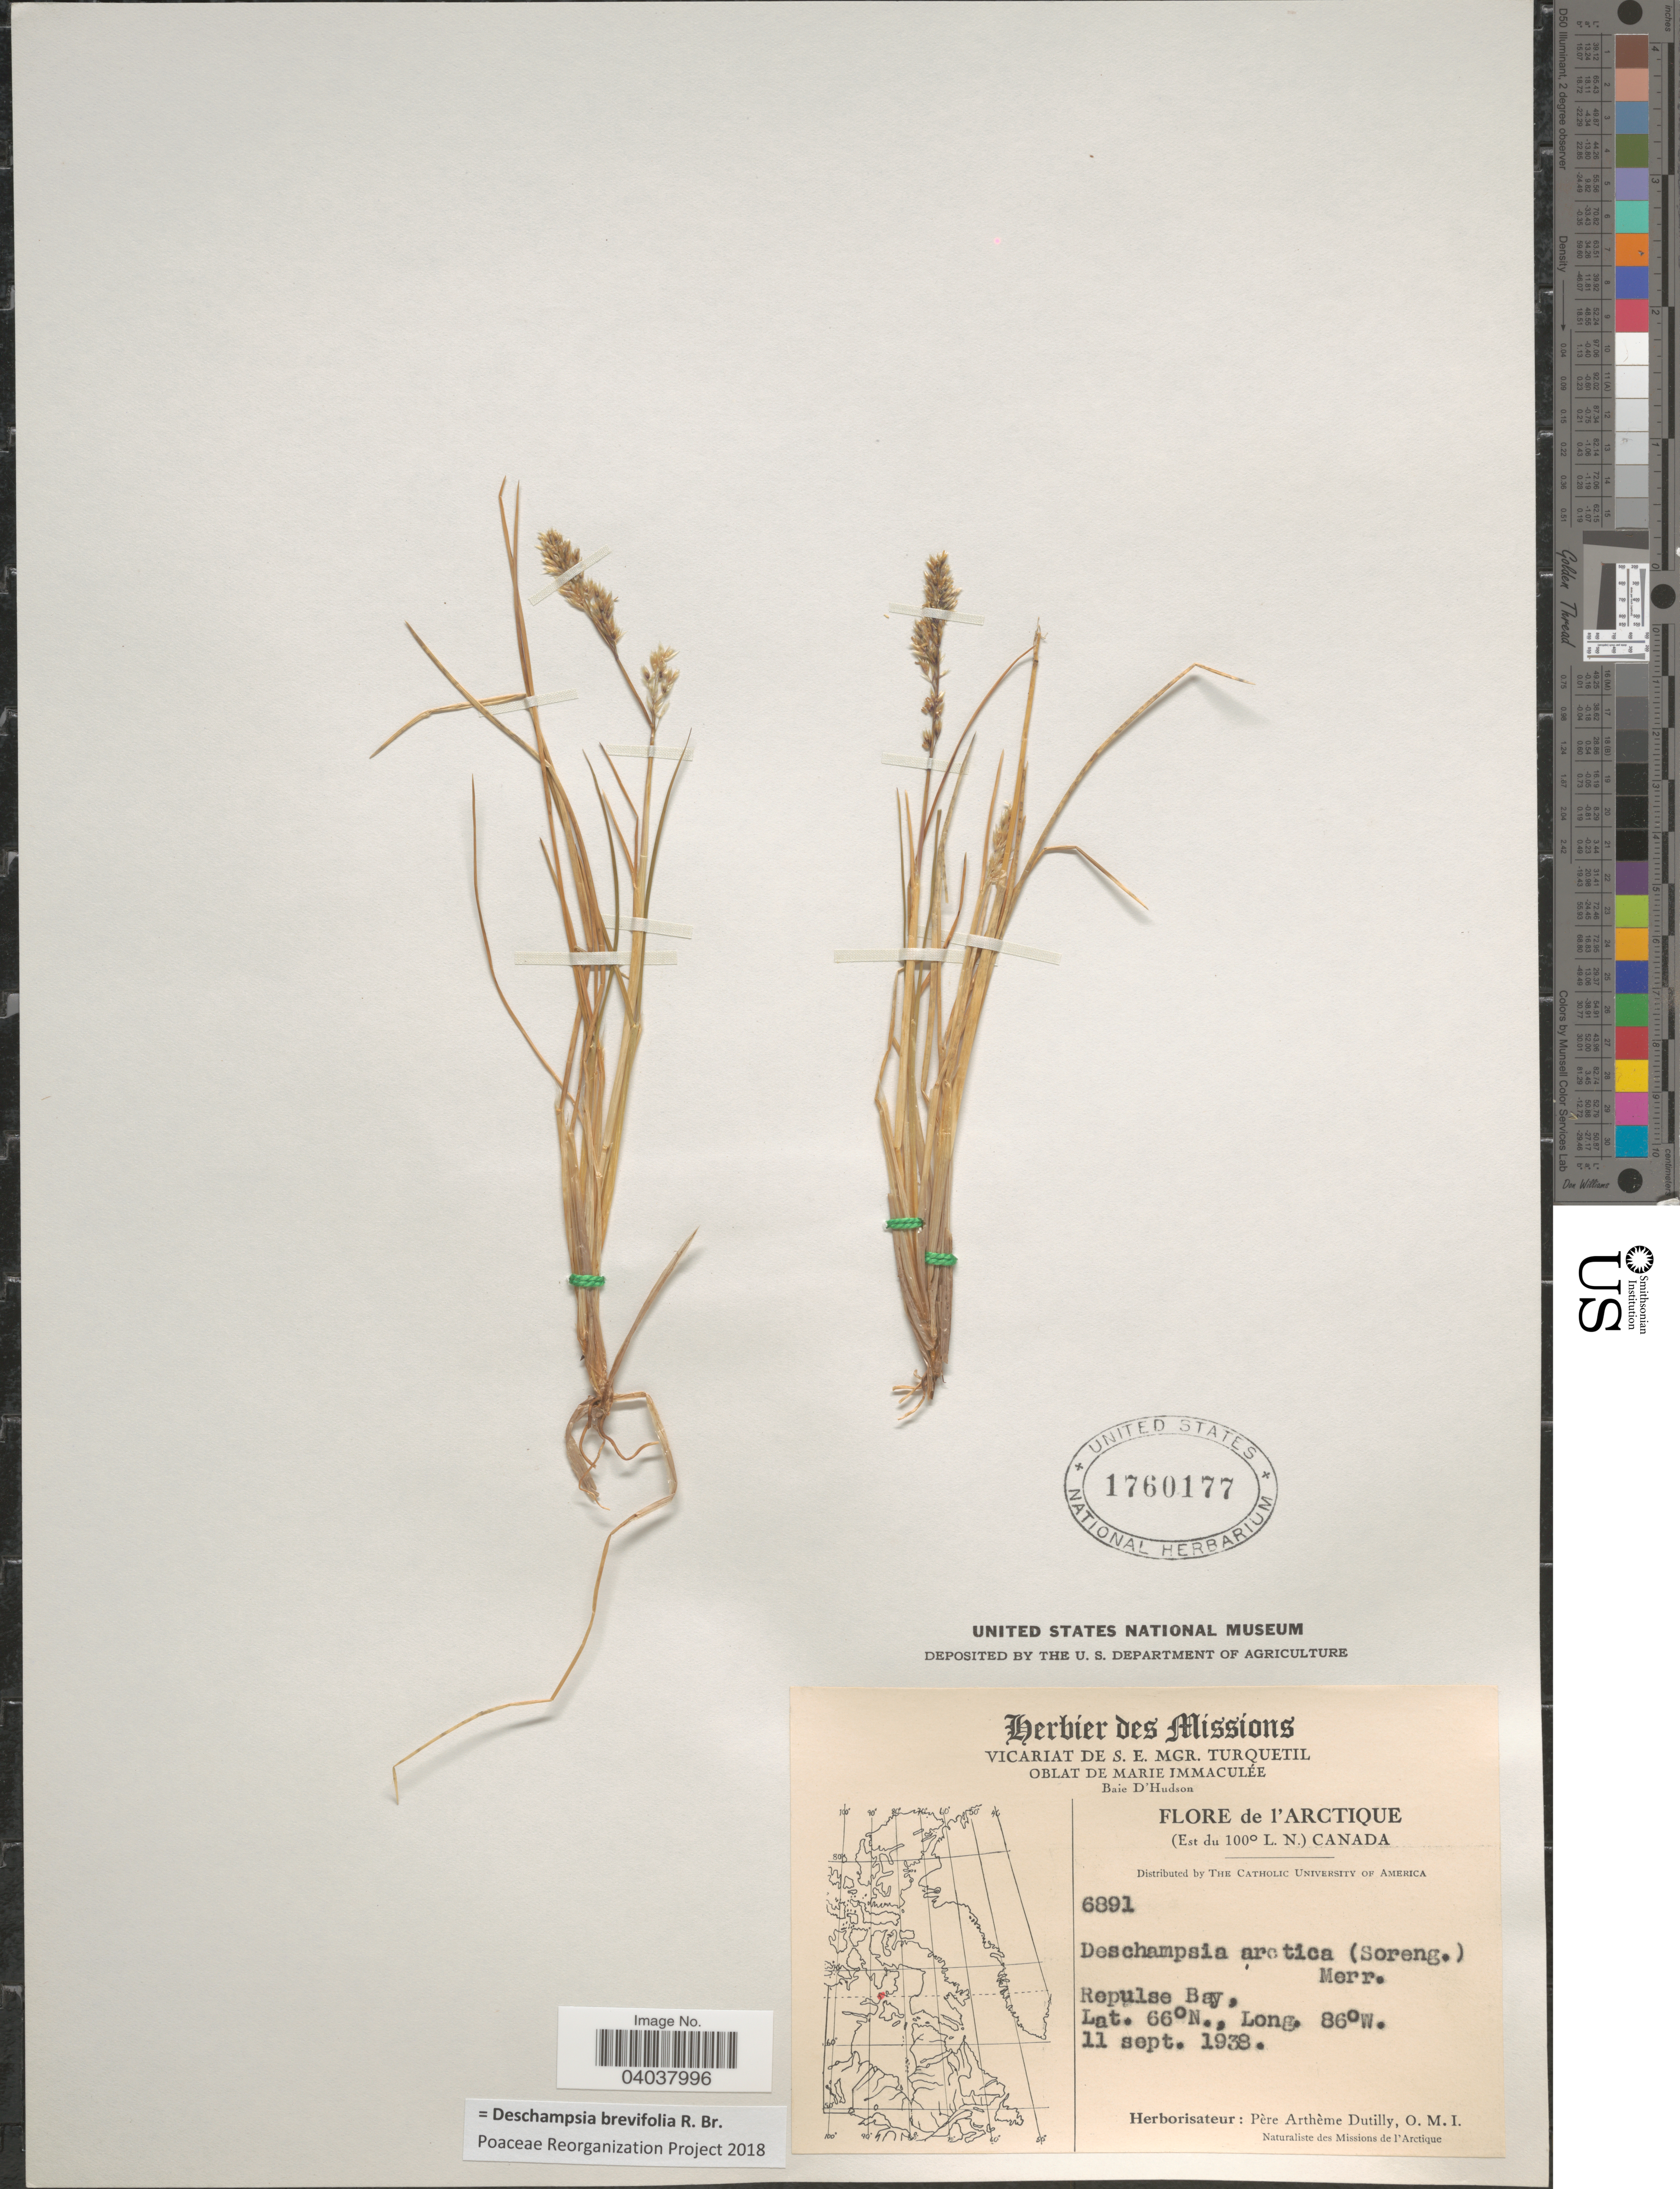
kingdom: Plantae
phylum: Tracheophyta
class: Liliopsida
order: Poales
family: Poaceae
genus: Deschampsia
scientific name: Deschampsia brevifolia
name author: R. Br. in Parry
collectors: P. Dutilly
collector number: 6891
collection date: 1938-09-11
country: Canada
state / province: Nunavut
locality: L'Arctique. (Est du 100° L. N.). Repulse Bay.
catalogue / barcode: US 1760177